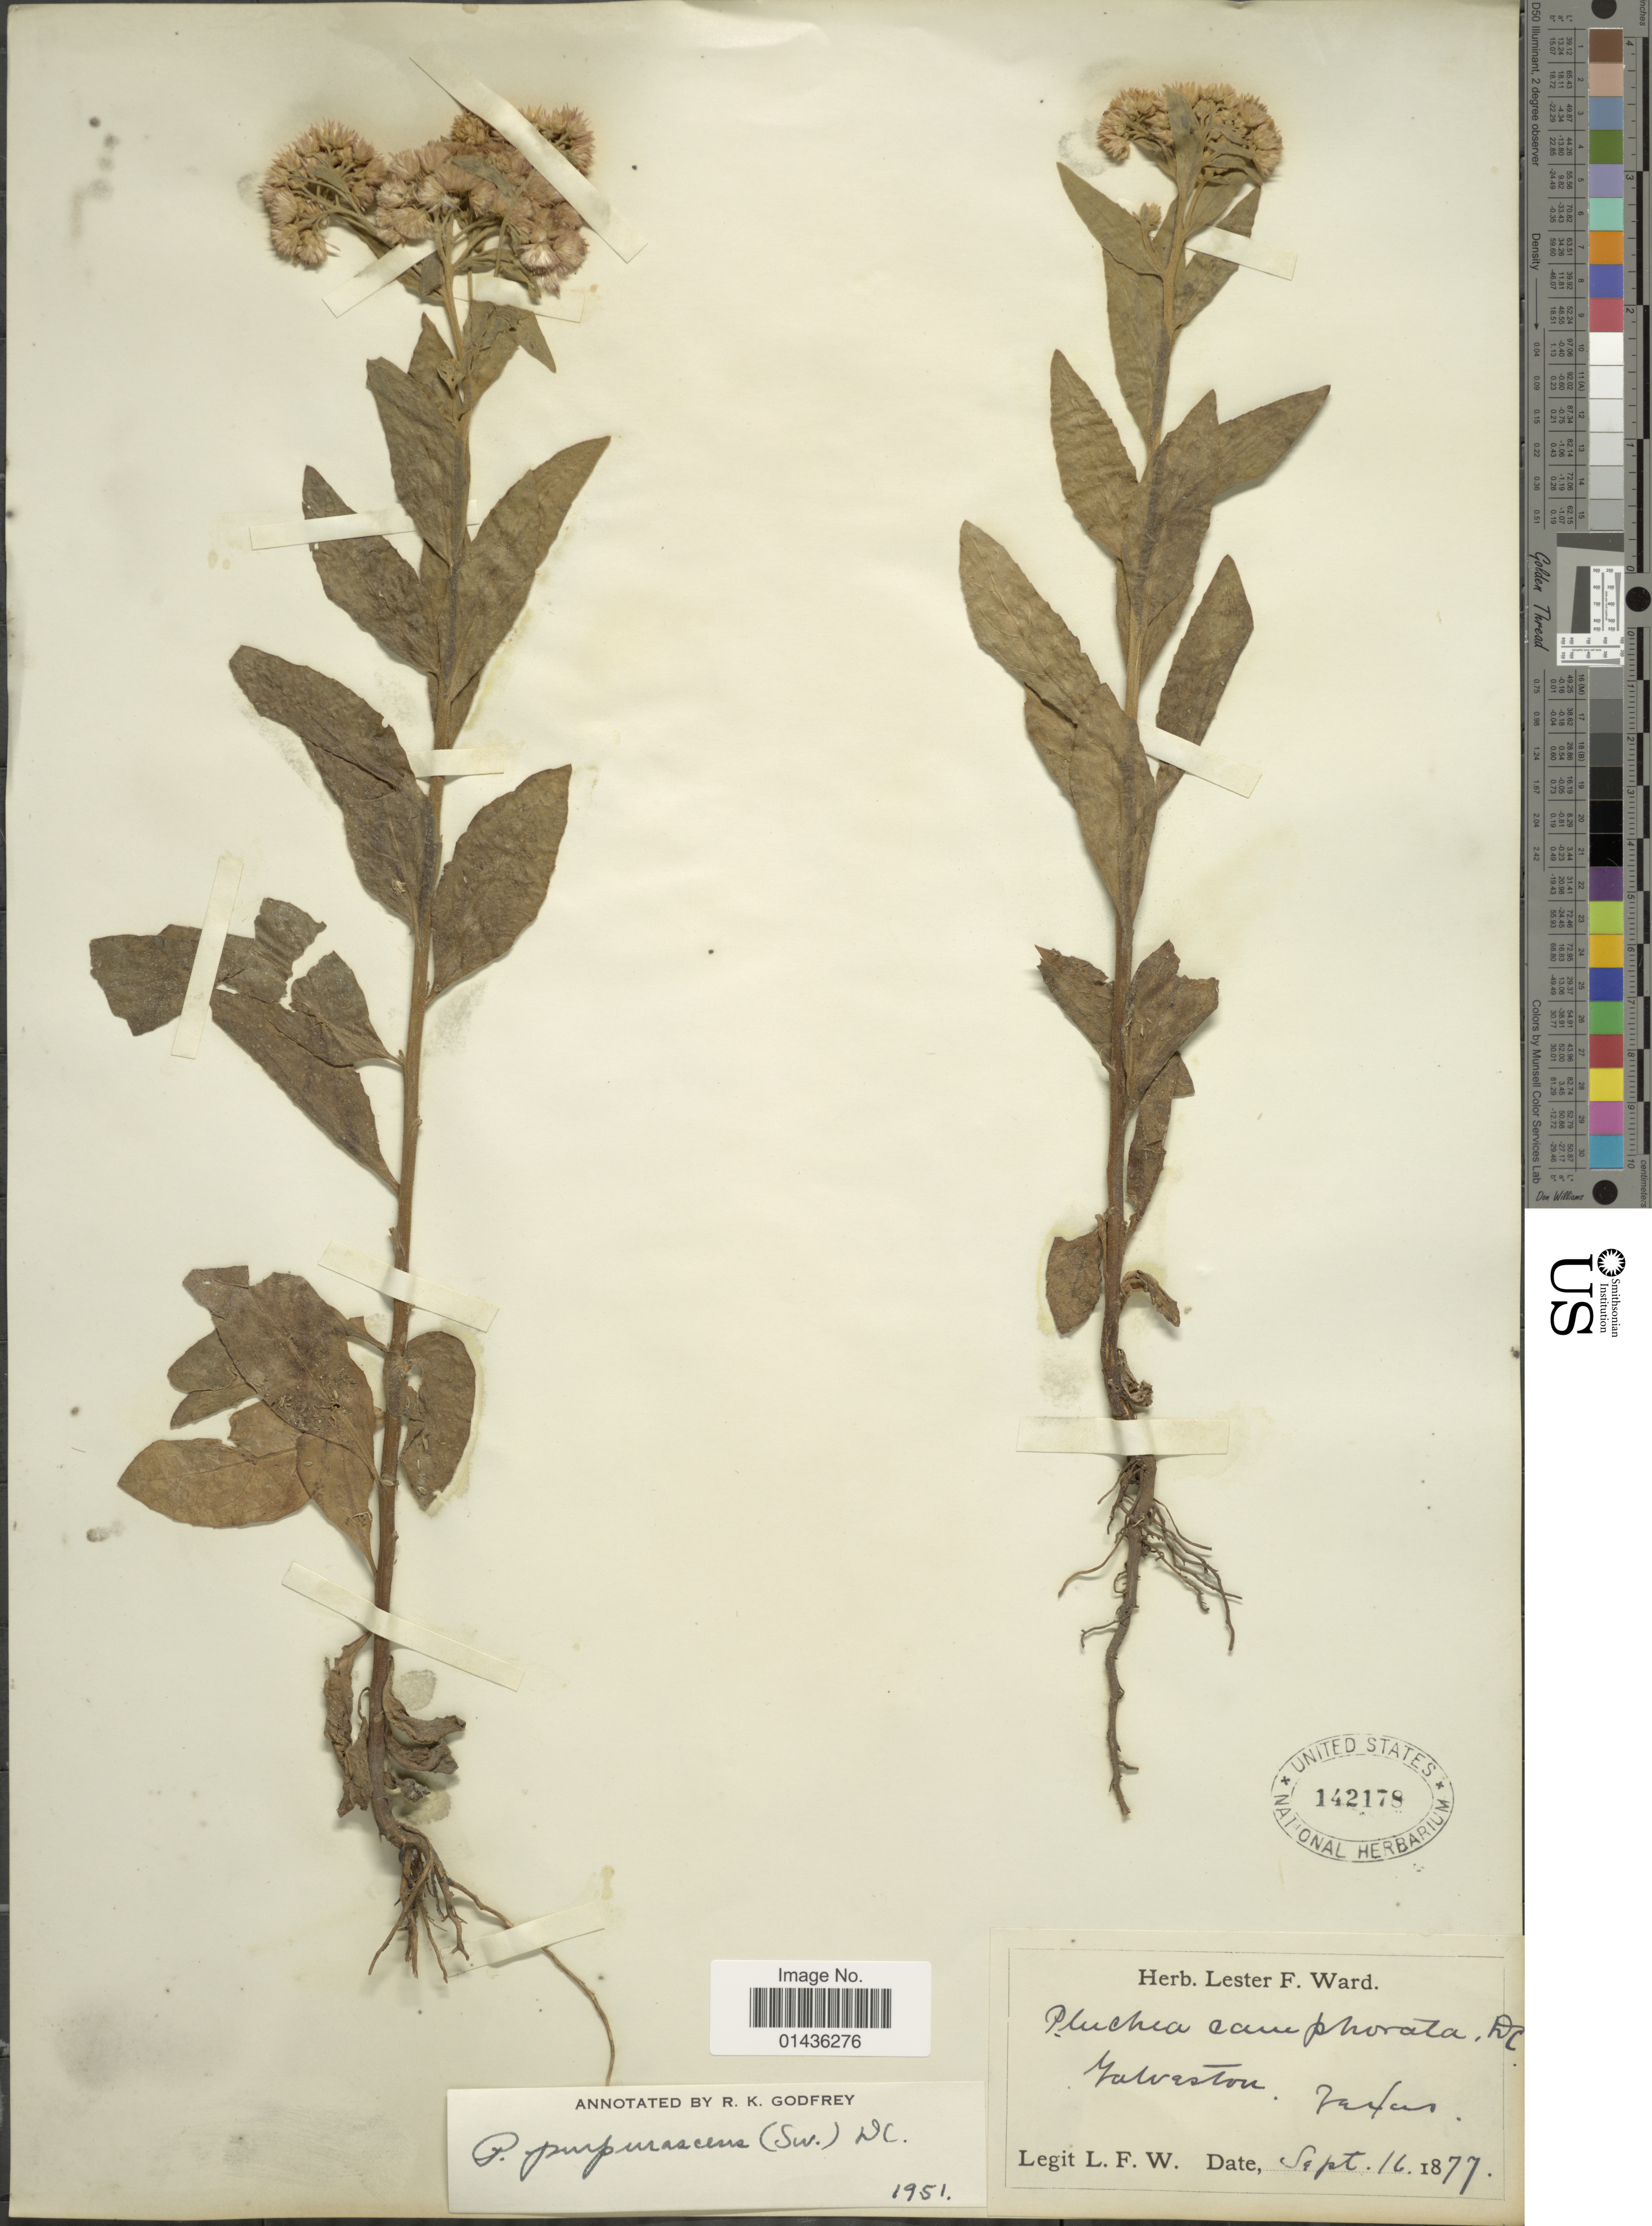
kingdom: Plantae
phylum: Tracheophyta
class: Magnoliopsida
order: Asterales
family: Asteraceae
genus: Pluchea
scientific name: Pluchea odorata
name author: (L.) Cass.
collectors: L. F. Ward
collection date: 1877-09-16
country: United States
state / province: Texas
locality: Galveston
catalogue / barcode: US 142178